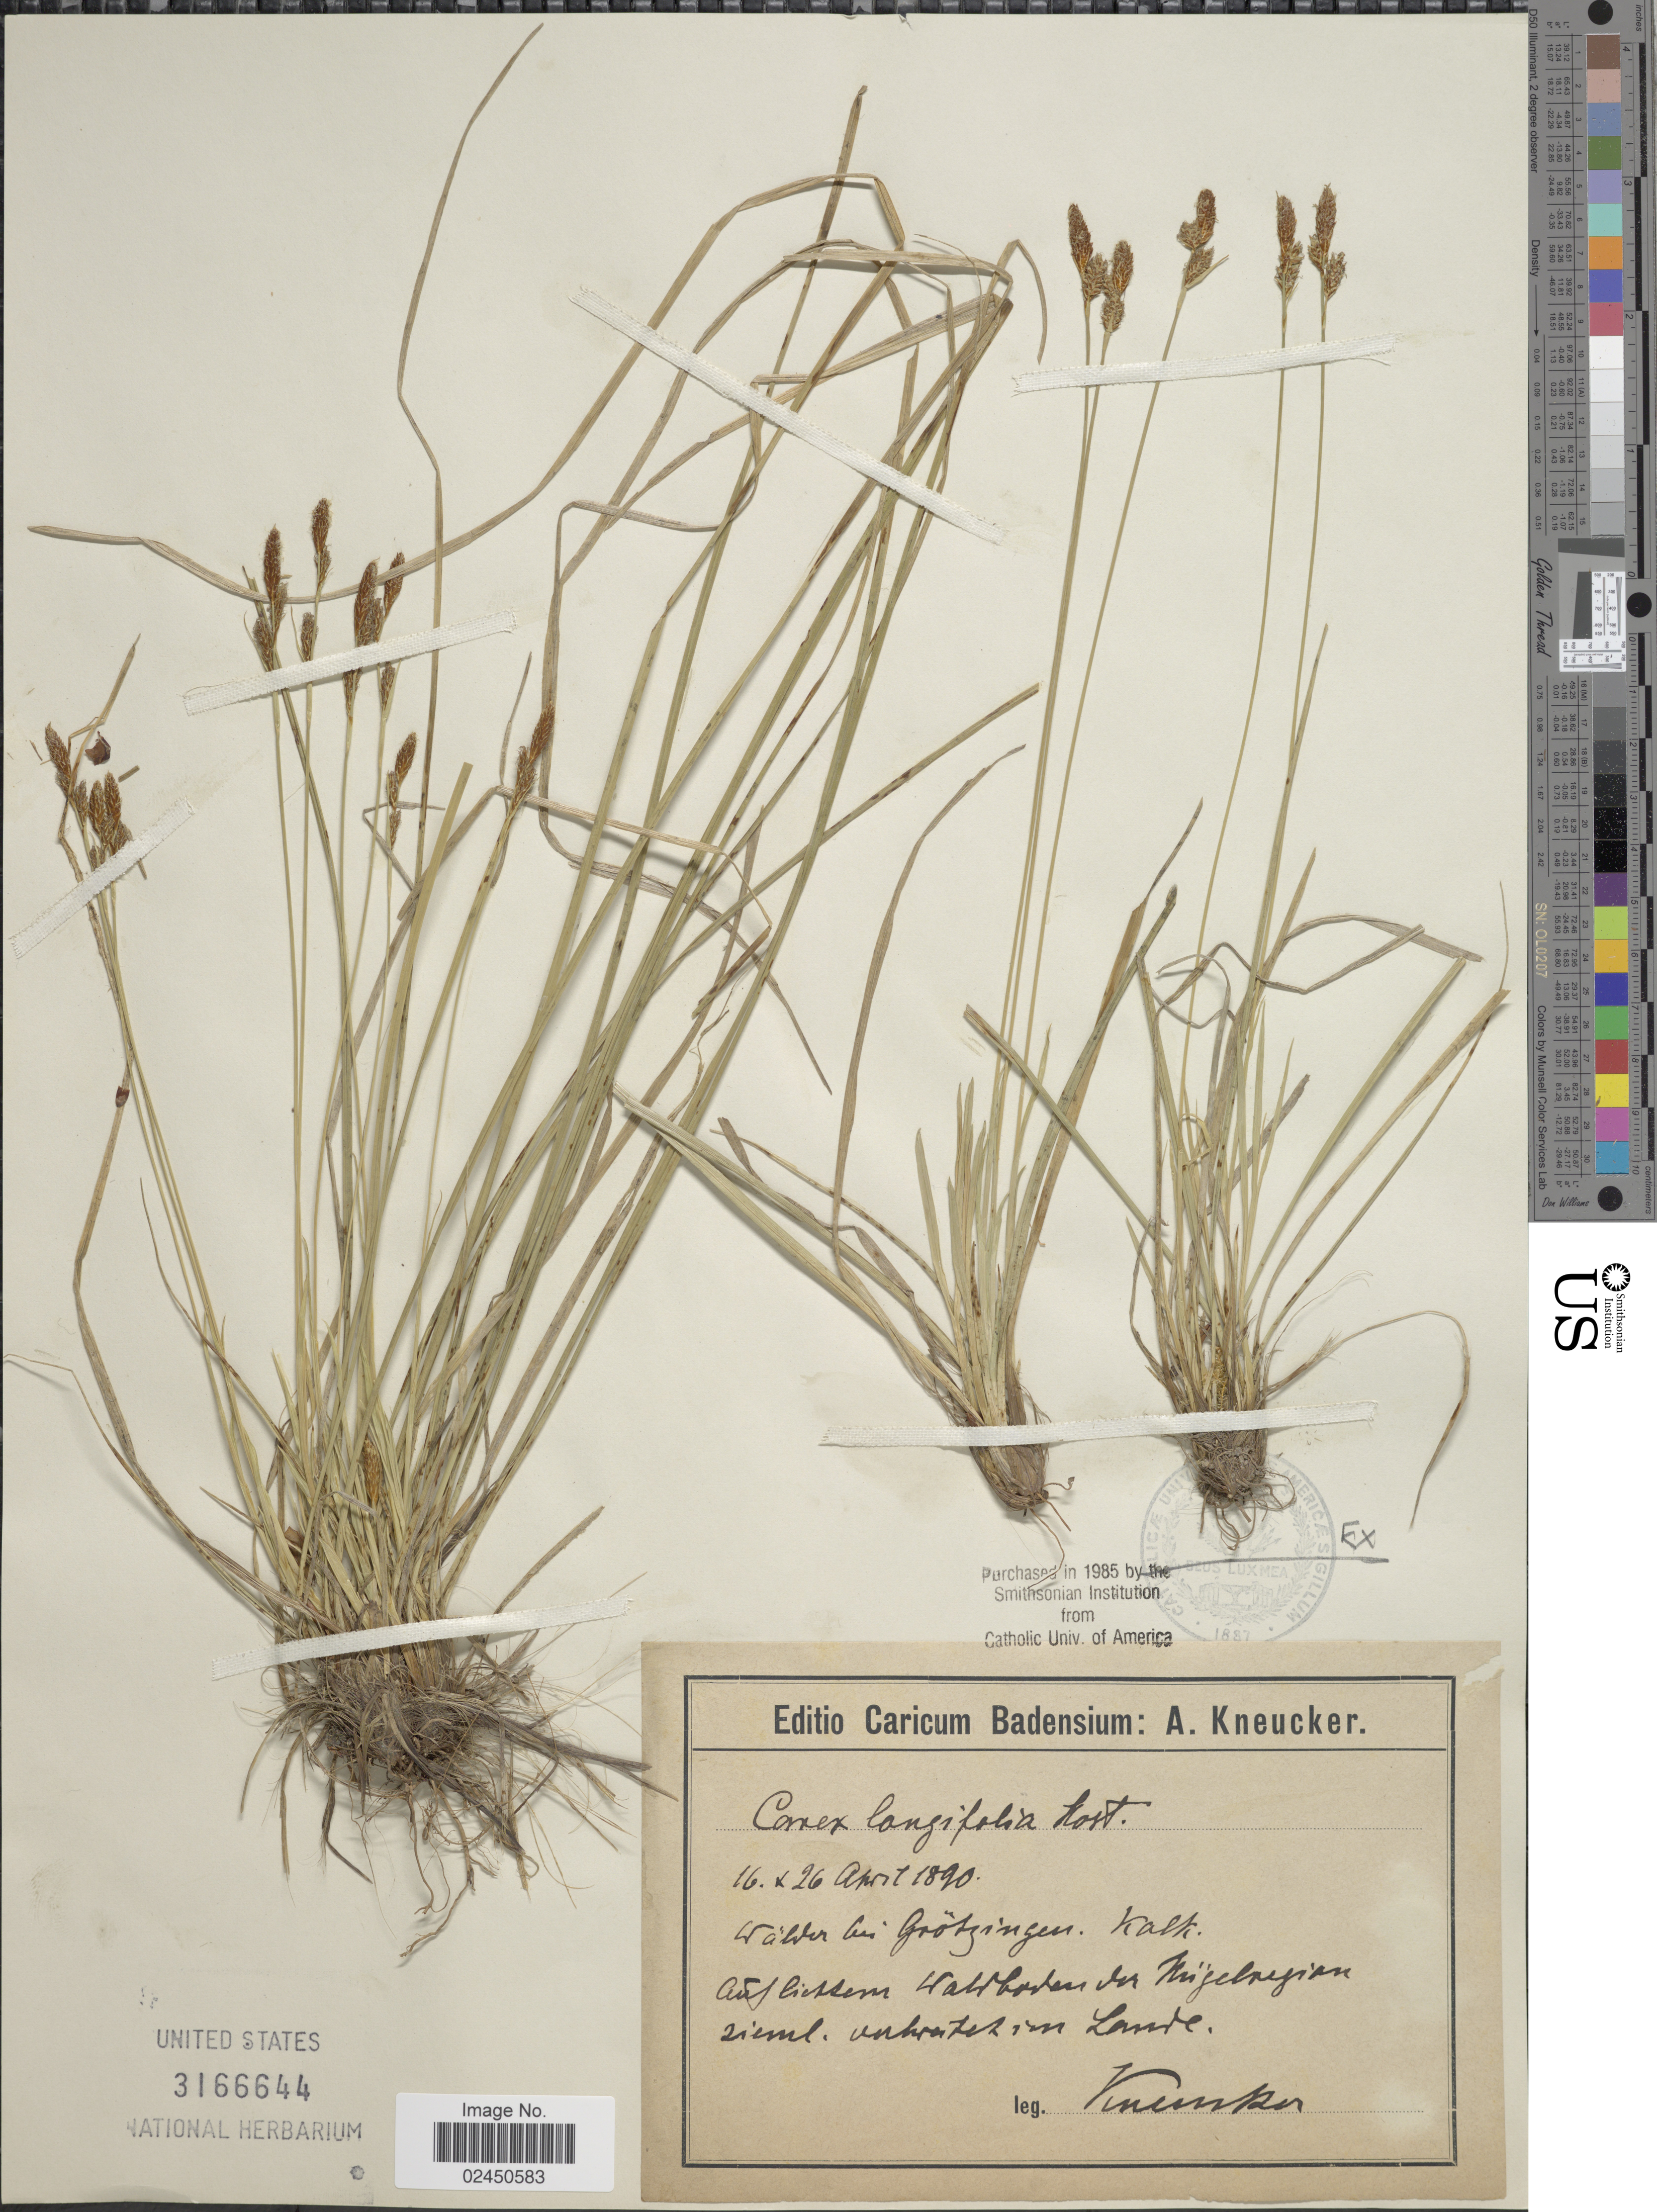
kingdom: Plantae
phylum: Tracheophyta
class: Liliopsida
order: Poales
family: Cyperaceae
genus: Carex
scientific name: Carex umbrosa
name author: Host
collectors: A. Kneucker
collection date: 1890-04-16/1890-04-26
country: Germany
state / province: Baden-Württemberg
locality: Walder bei Grotzingen, Kalk. Anf licksen Waklbaden der Kijelnegian zieml. unkrater im Lande [interpreted]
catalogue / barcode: US 3166644